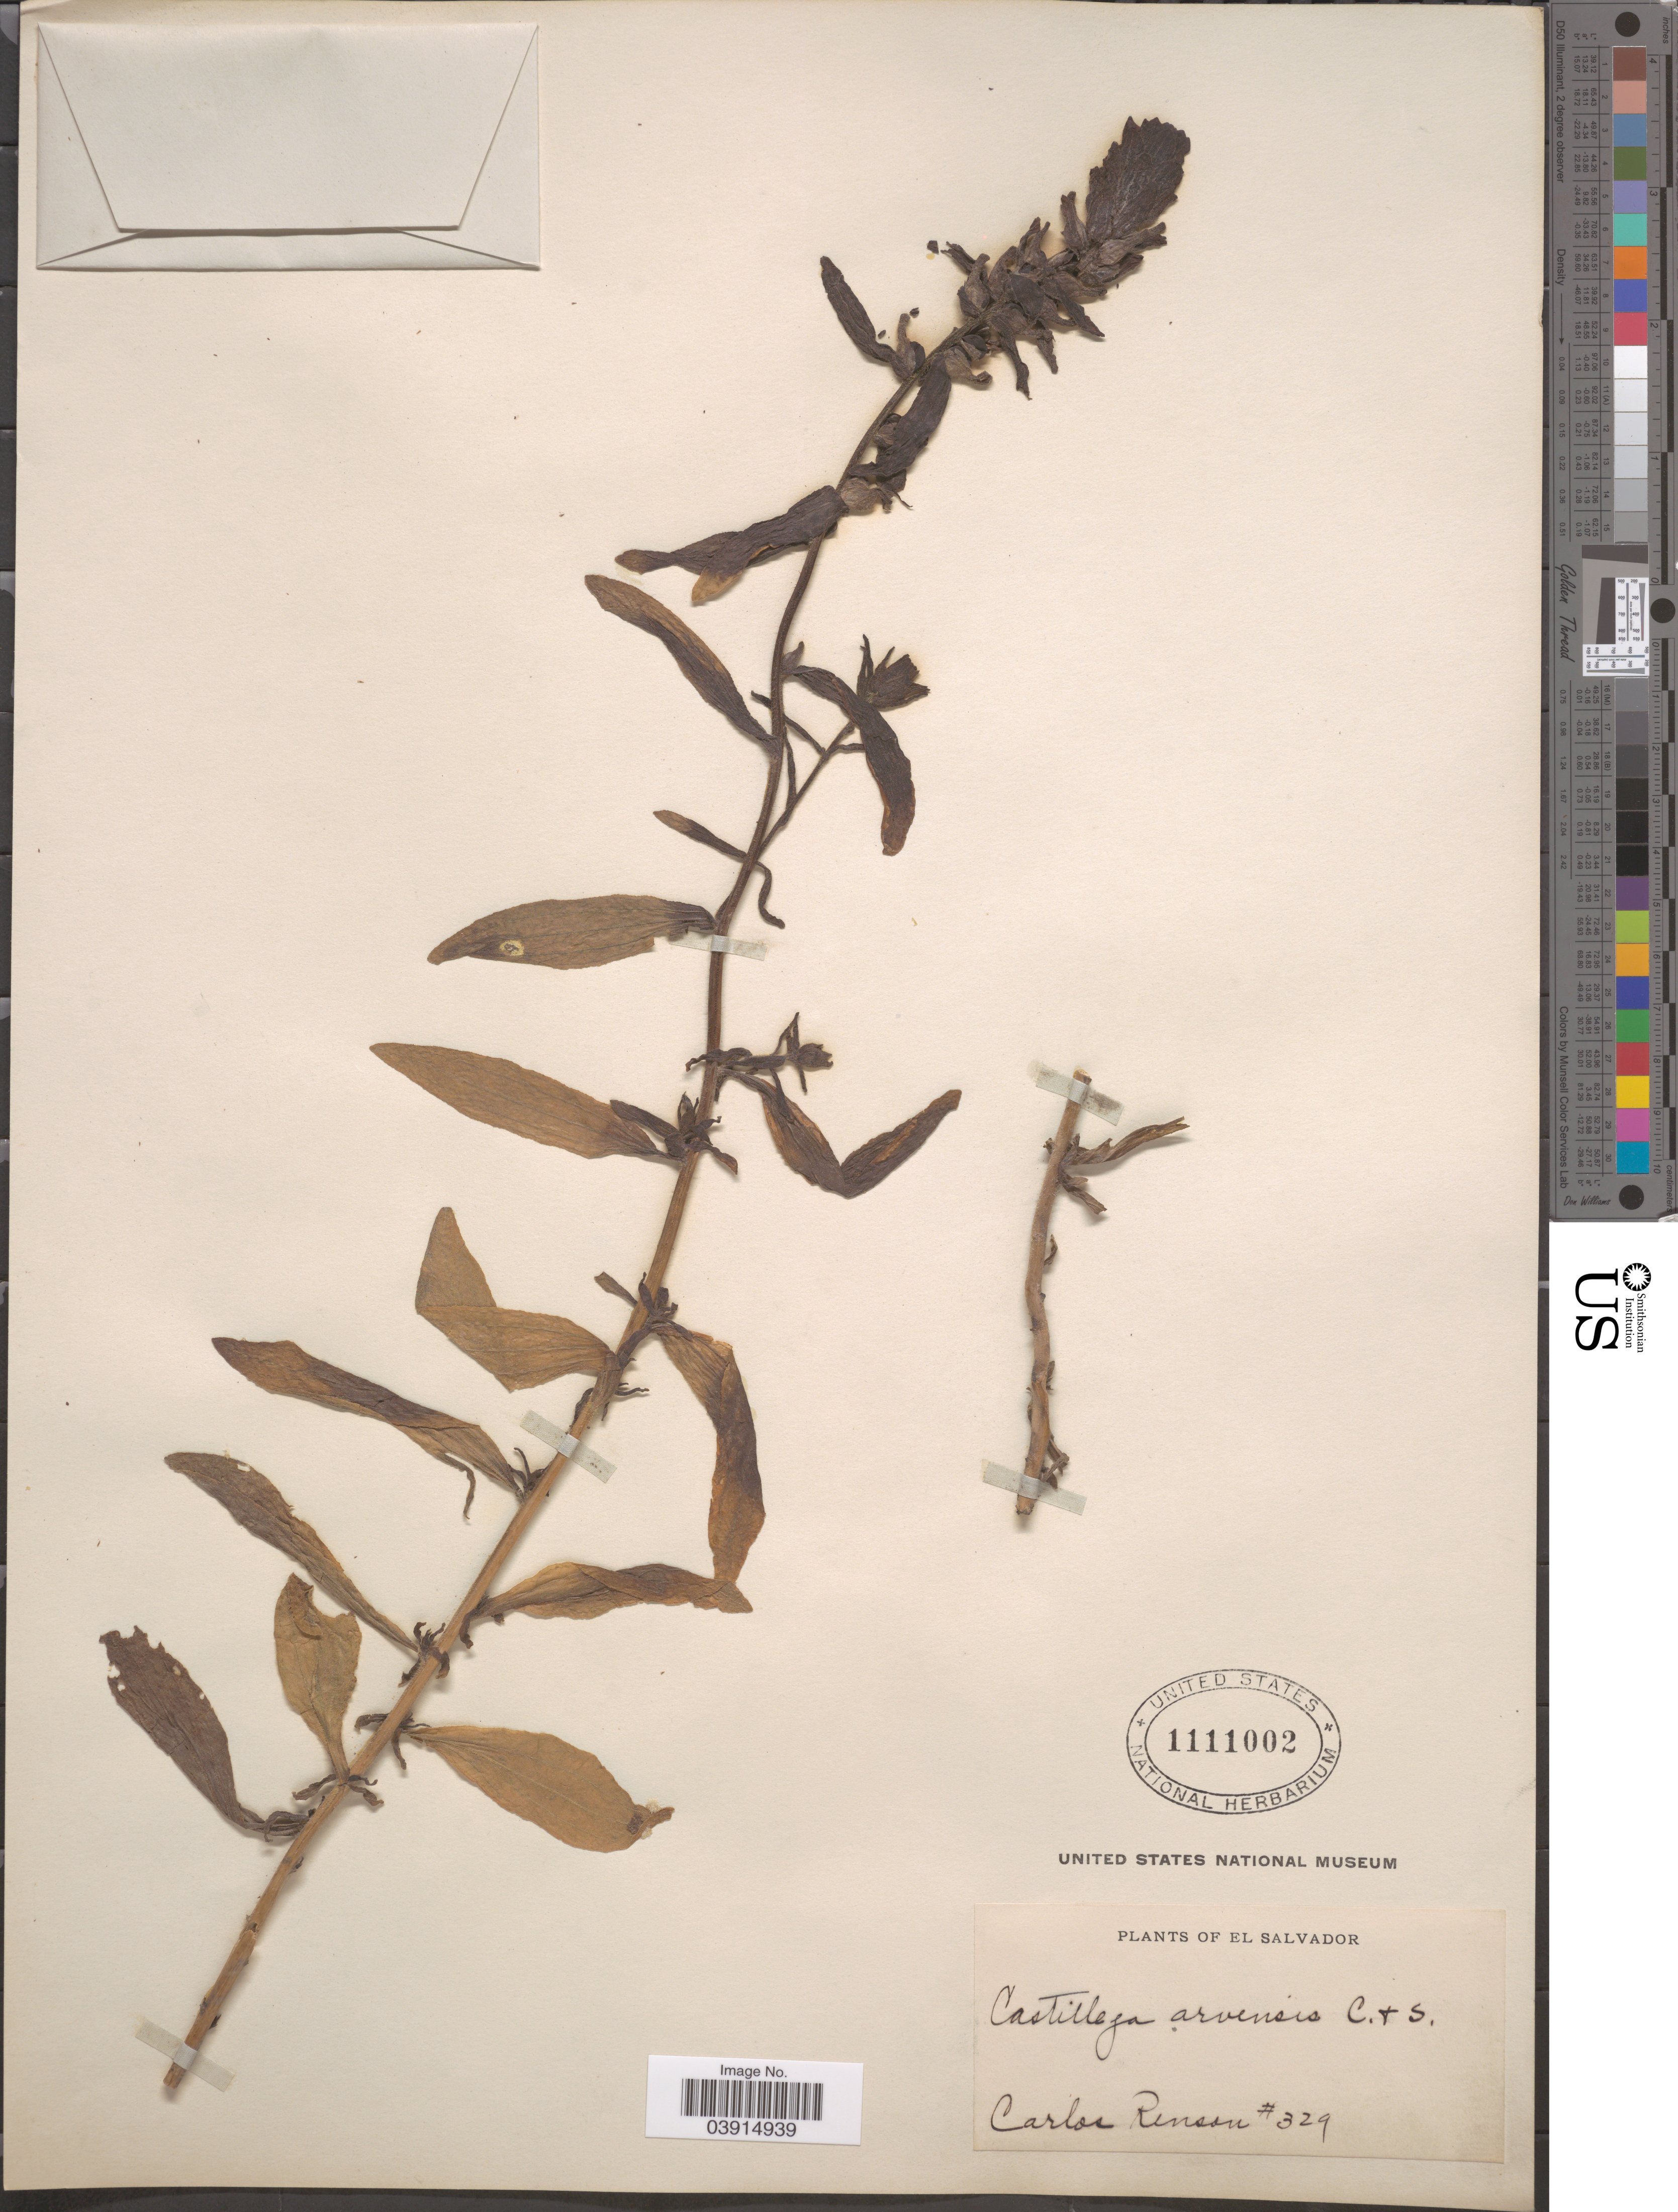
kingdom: Plantae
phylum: Tracheophyta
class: Magnoliopsida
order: Lamiales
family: Orobanchaceae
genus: Castilleja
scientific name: Castilleja arvensis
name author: Schltdl. & Cham.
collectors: C. Renson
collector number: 329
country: El Salvador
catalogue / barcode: US 1111002